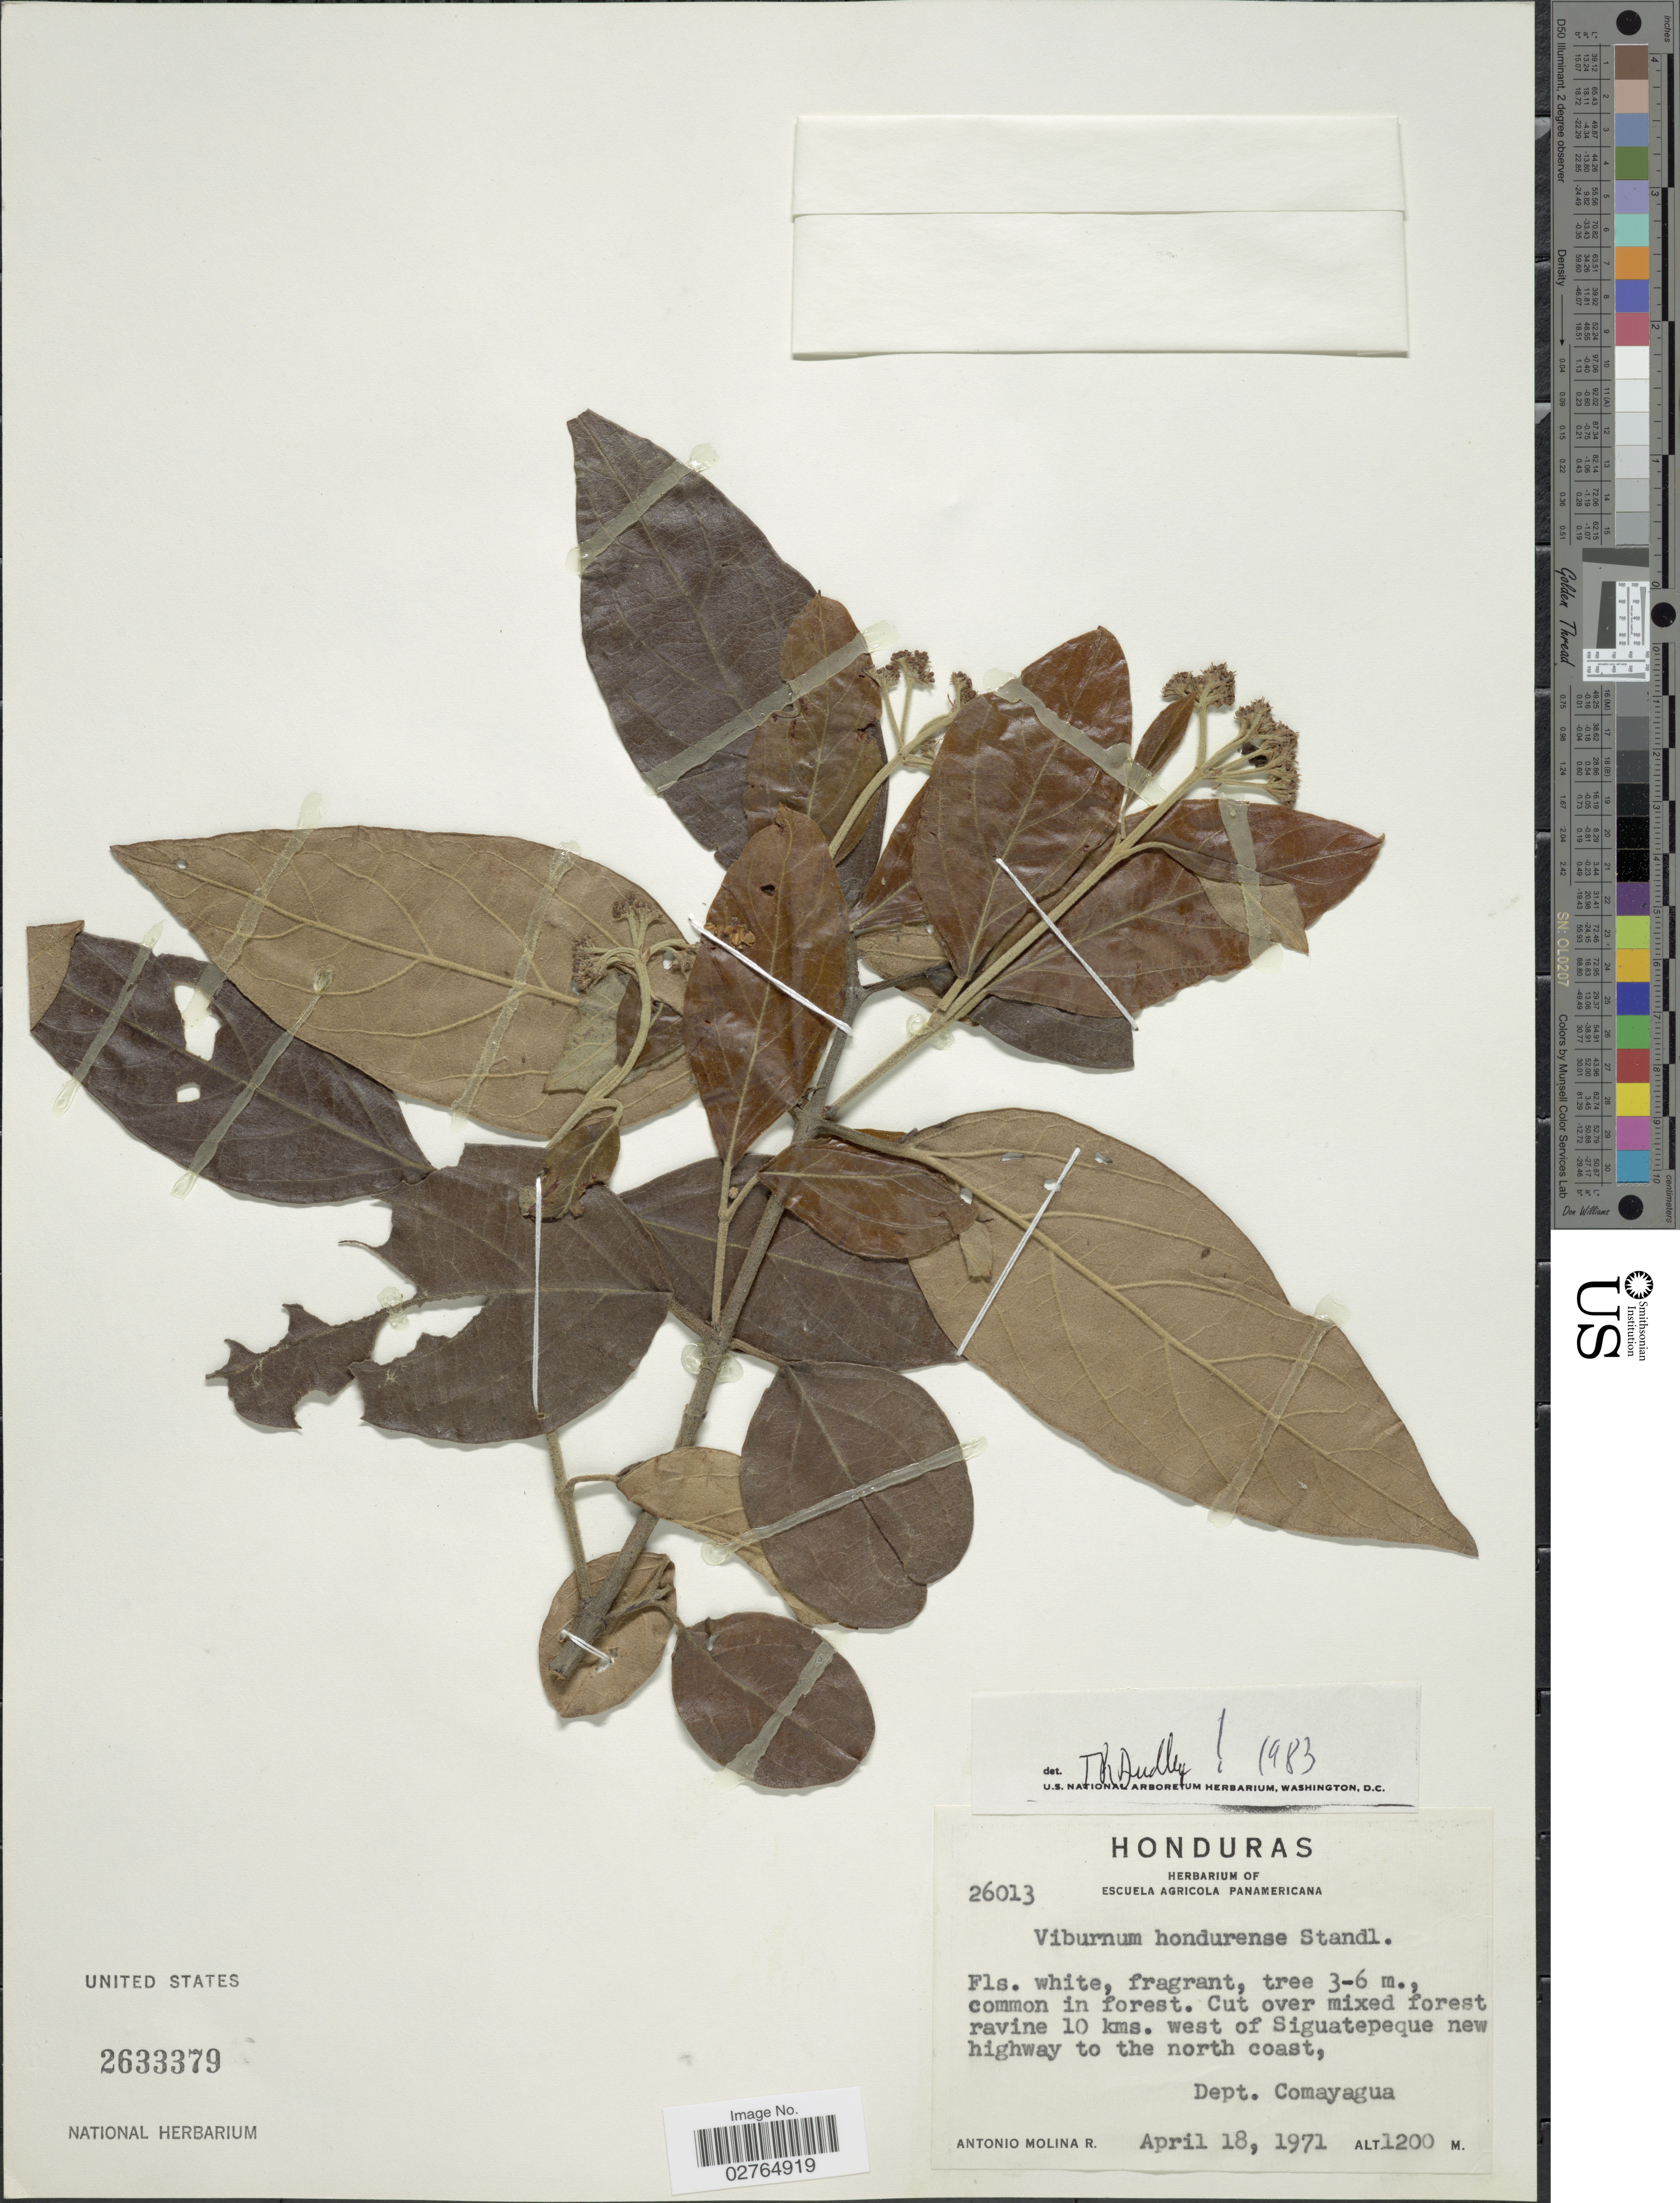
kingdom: Plantae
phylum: Tracheophyta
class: Magnoliopsida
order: Dipsacales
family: Viburnaceae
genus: Viburnum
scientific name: Viburnum hondurense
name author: Standl.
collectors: A. Molina R.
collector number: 26013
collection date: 1971-04-18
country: Honduras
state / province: Comayagua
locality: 10 kms. west of Siguatepeque new highway to the north coast, Dept. Comayagua.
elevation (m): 1200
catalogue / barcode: US 2633379